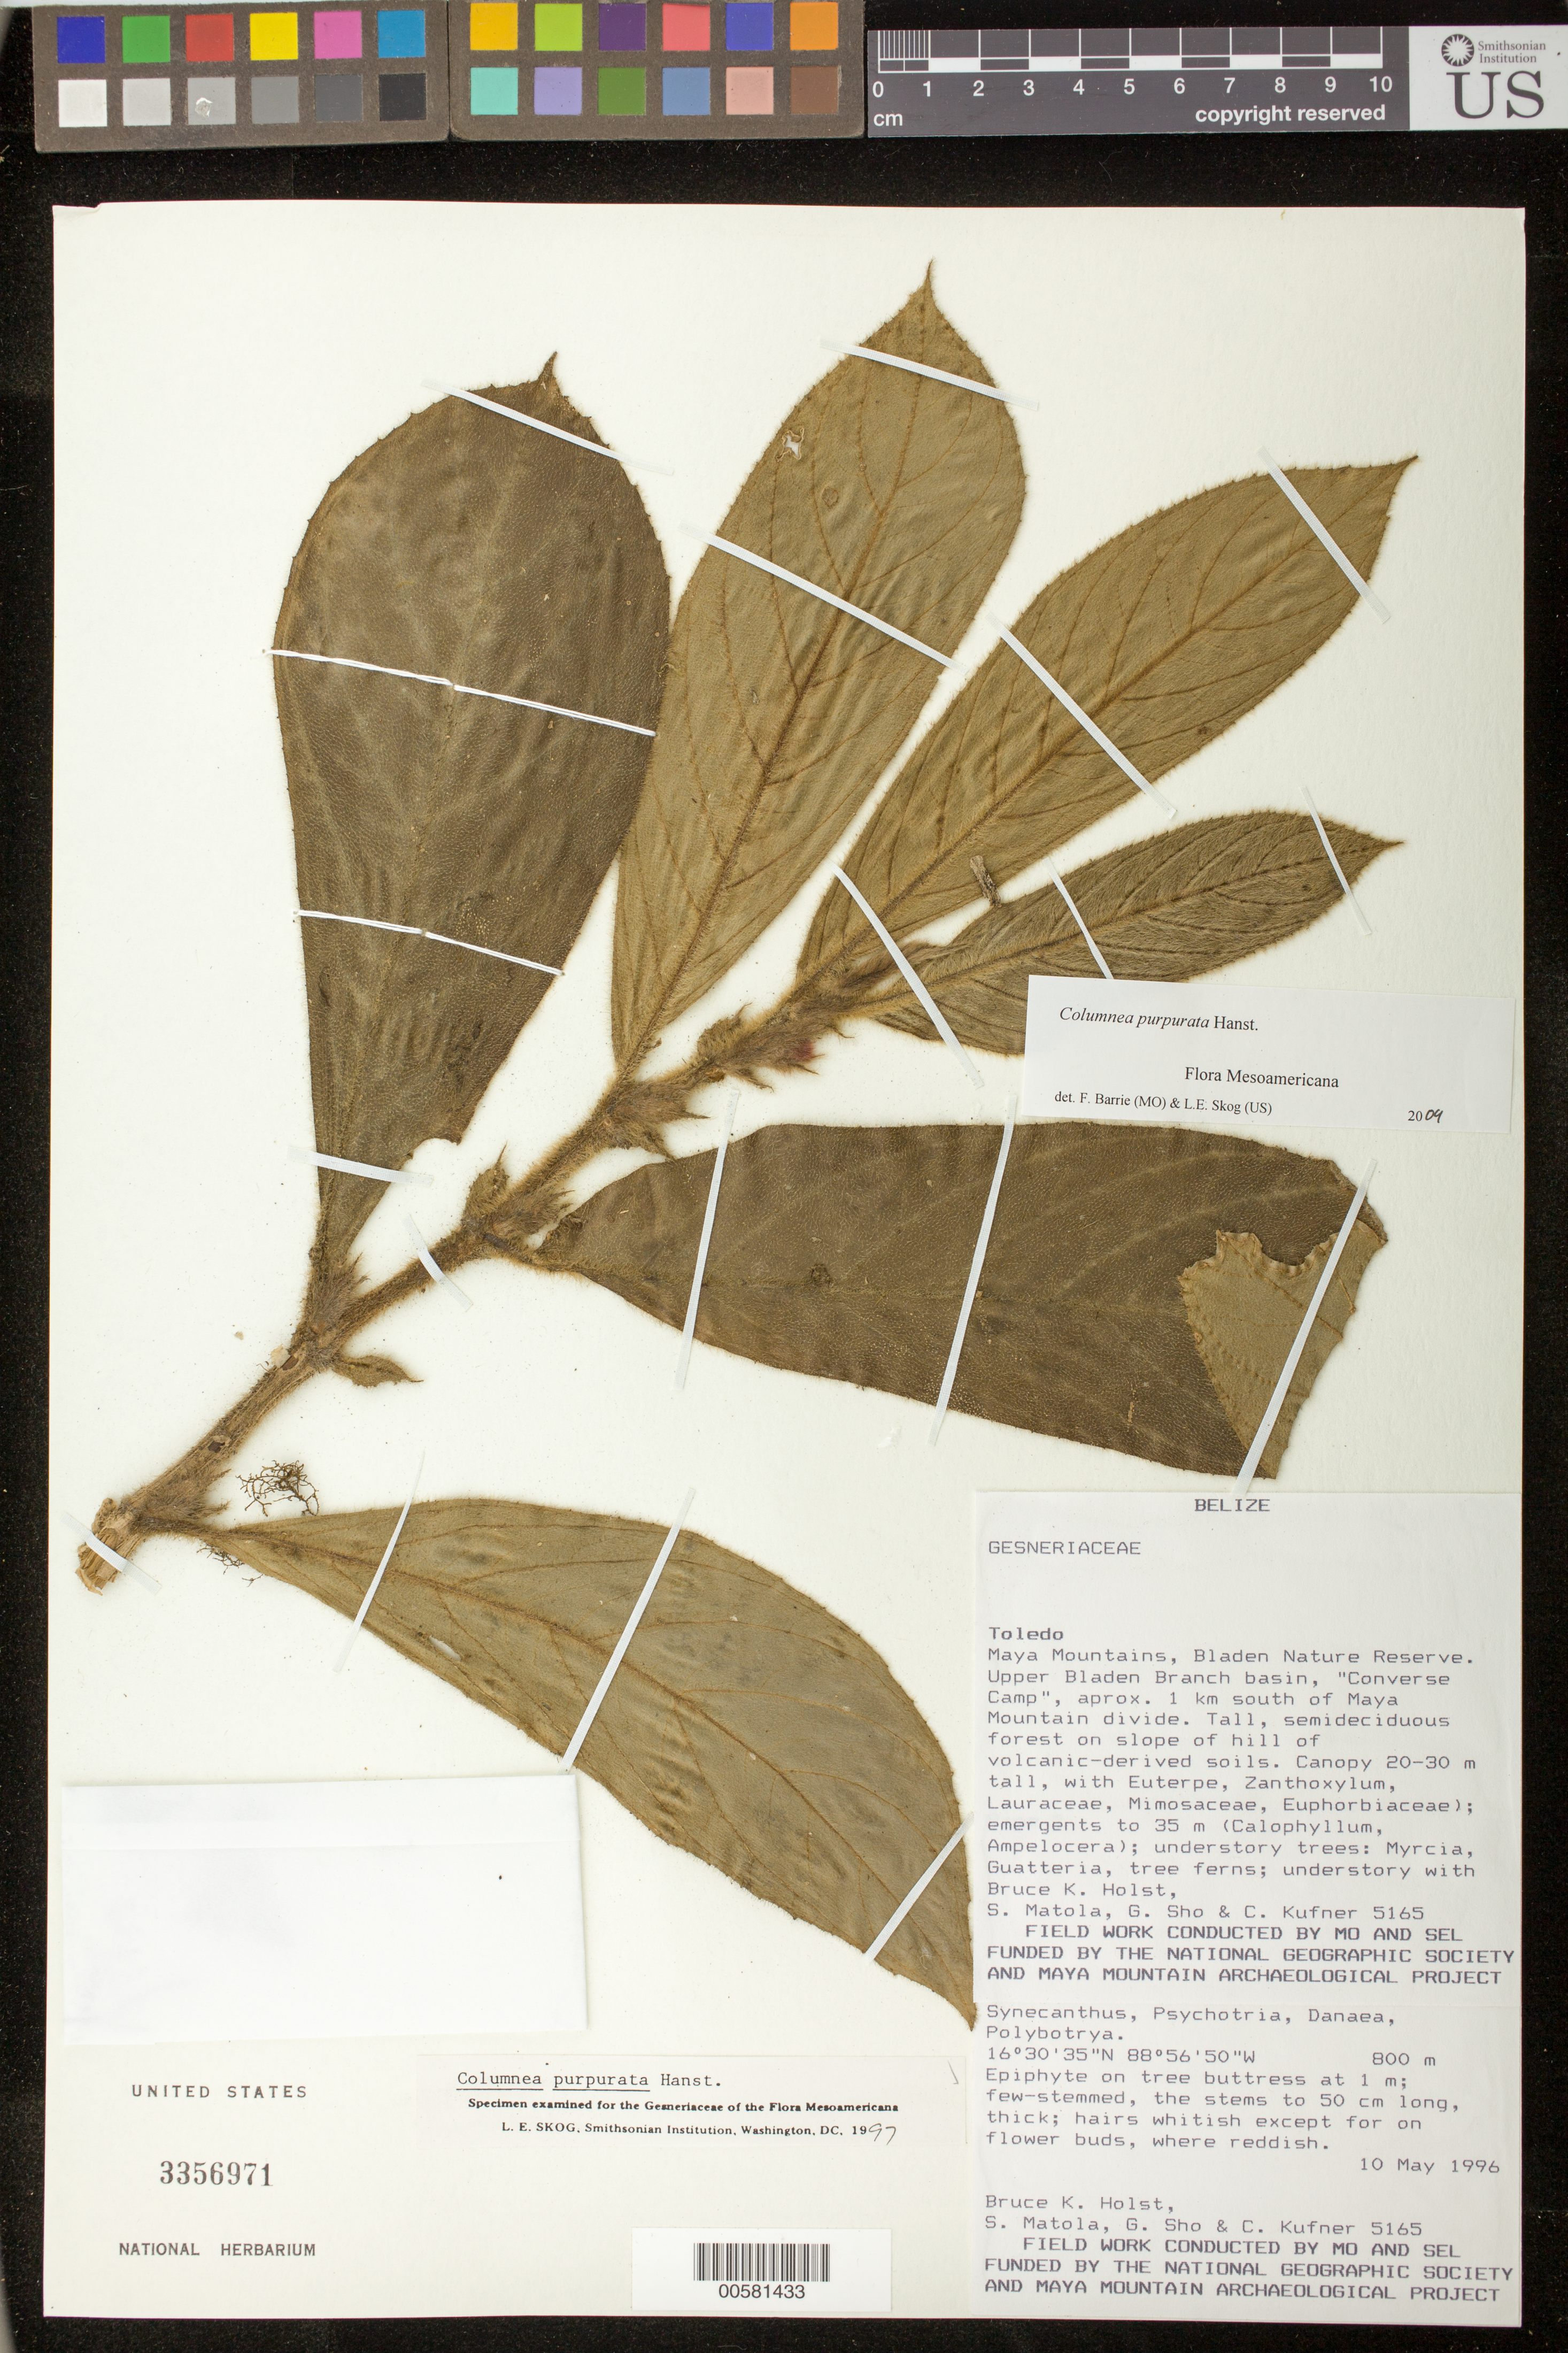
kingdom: Plantae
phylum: Tracheophyta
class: Magnoliopsida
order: Lamiales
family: Gesneriaceae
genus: Columnea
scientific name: Columnea purpurata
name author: Hanst.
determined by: Skog, Laurence E.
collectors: B. Holst, S. Matola, G. Sho & C. Kufner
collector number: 5165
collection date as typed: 10 May 1996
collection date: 1996-05-10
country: Belize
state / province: Toledo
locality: Maya Mountains, Bladen Nature Reserve; Upper Bladen Branch basin, "Converse Camp", approx. 1 km S of Maya Mountain divide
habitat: Tall, semideciduous forest on slope of hill of volcanic-derived soils; canopy 20-30 m tall. . . .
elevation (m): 800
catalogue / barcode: US 3356971